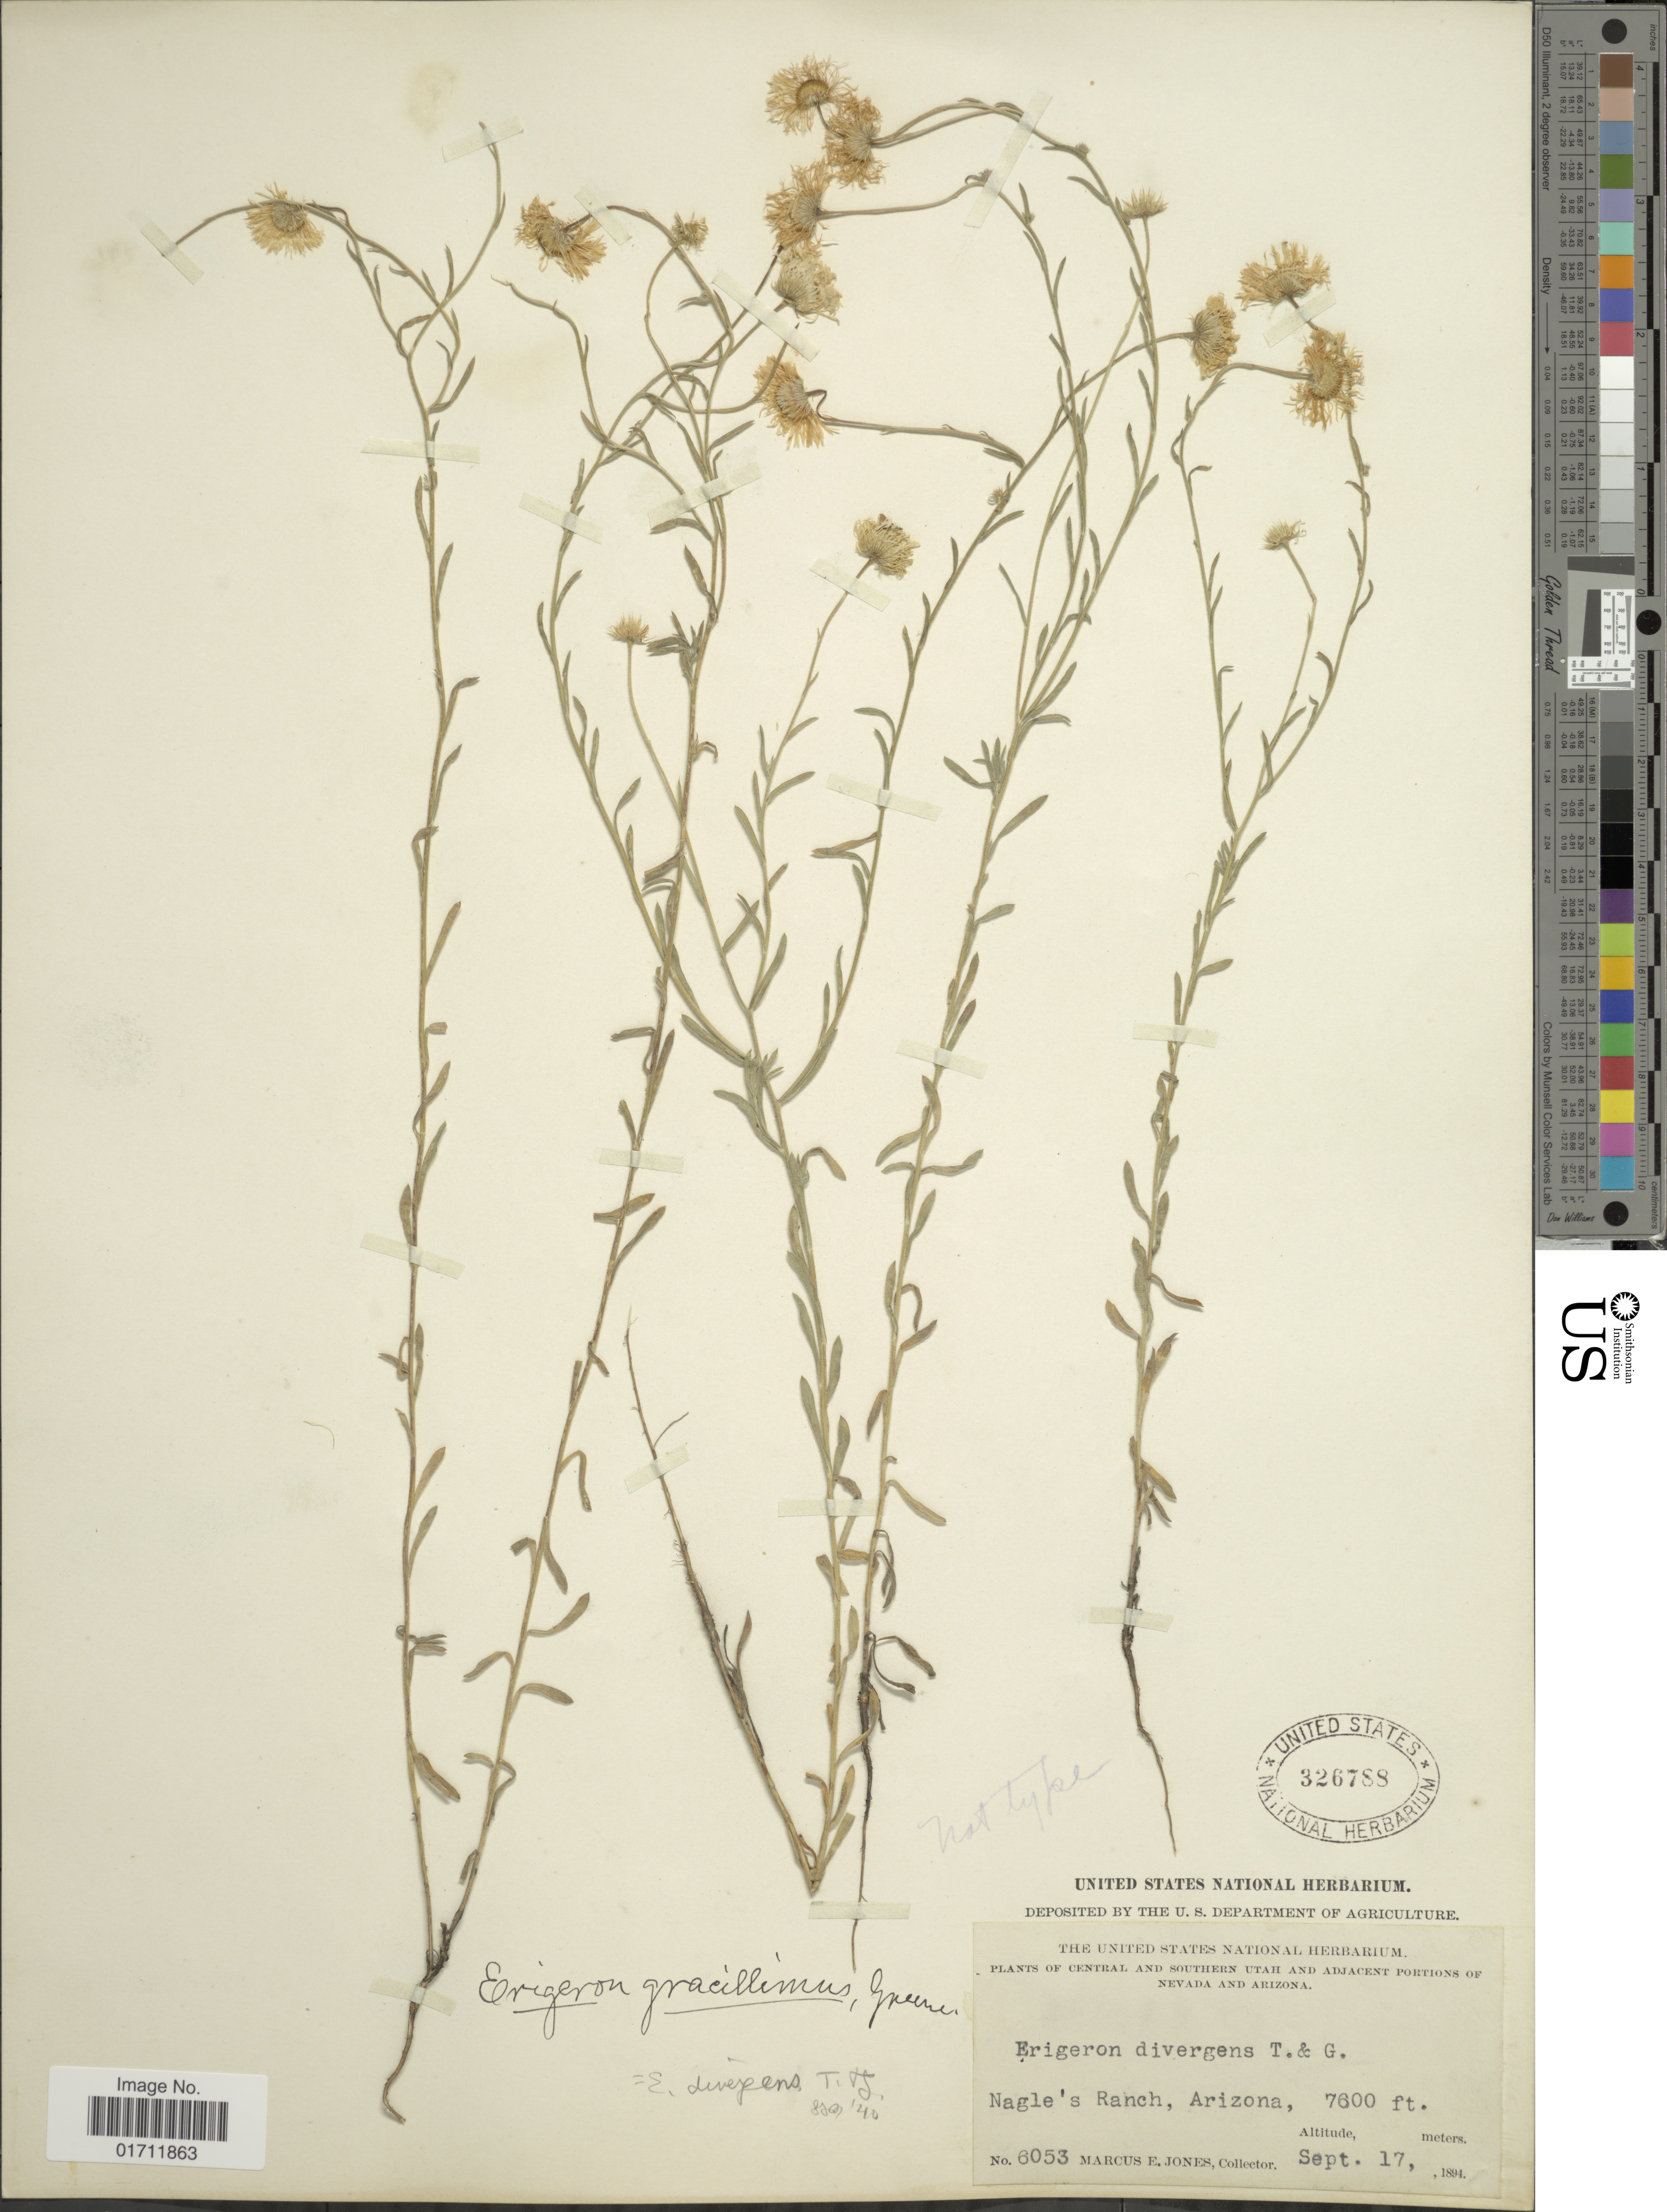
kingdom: Plantae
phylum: Tracheophyta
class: Magnoliopsida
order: Asterales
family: Asteraceae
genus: Erigeron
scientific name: Erigeron divergens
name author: Torr. & A. Gray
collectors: M. E. Jones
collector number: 6053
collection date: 1894-09-17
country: United States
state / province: Arizona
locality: Central and Southern Utah and Adjacent portions of Nevada and Arizona, Nagle's Ranch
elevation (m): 2316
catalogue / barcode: US 326788